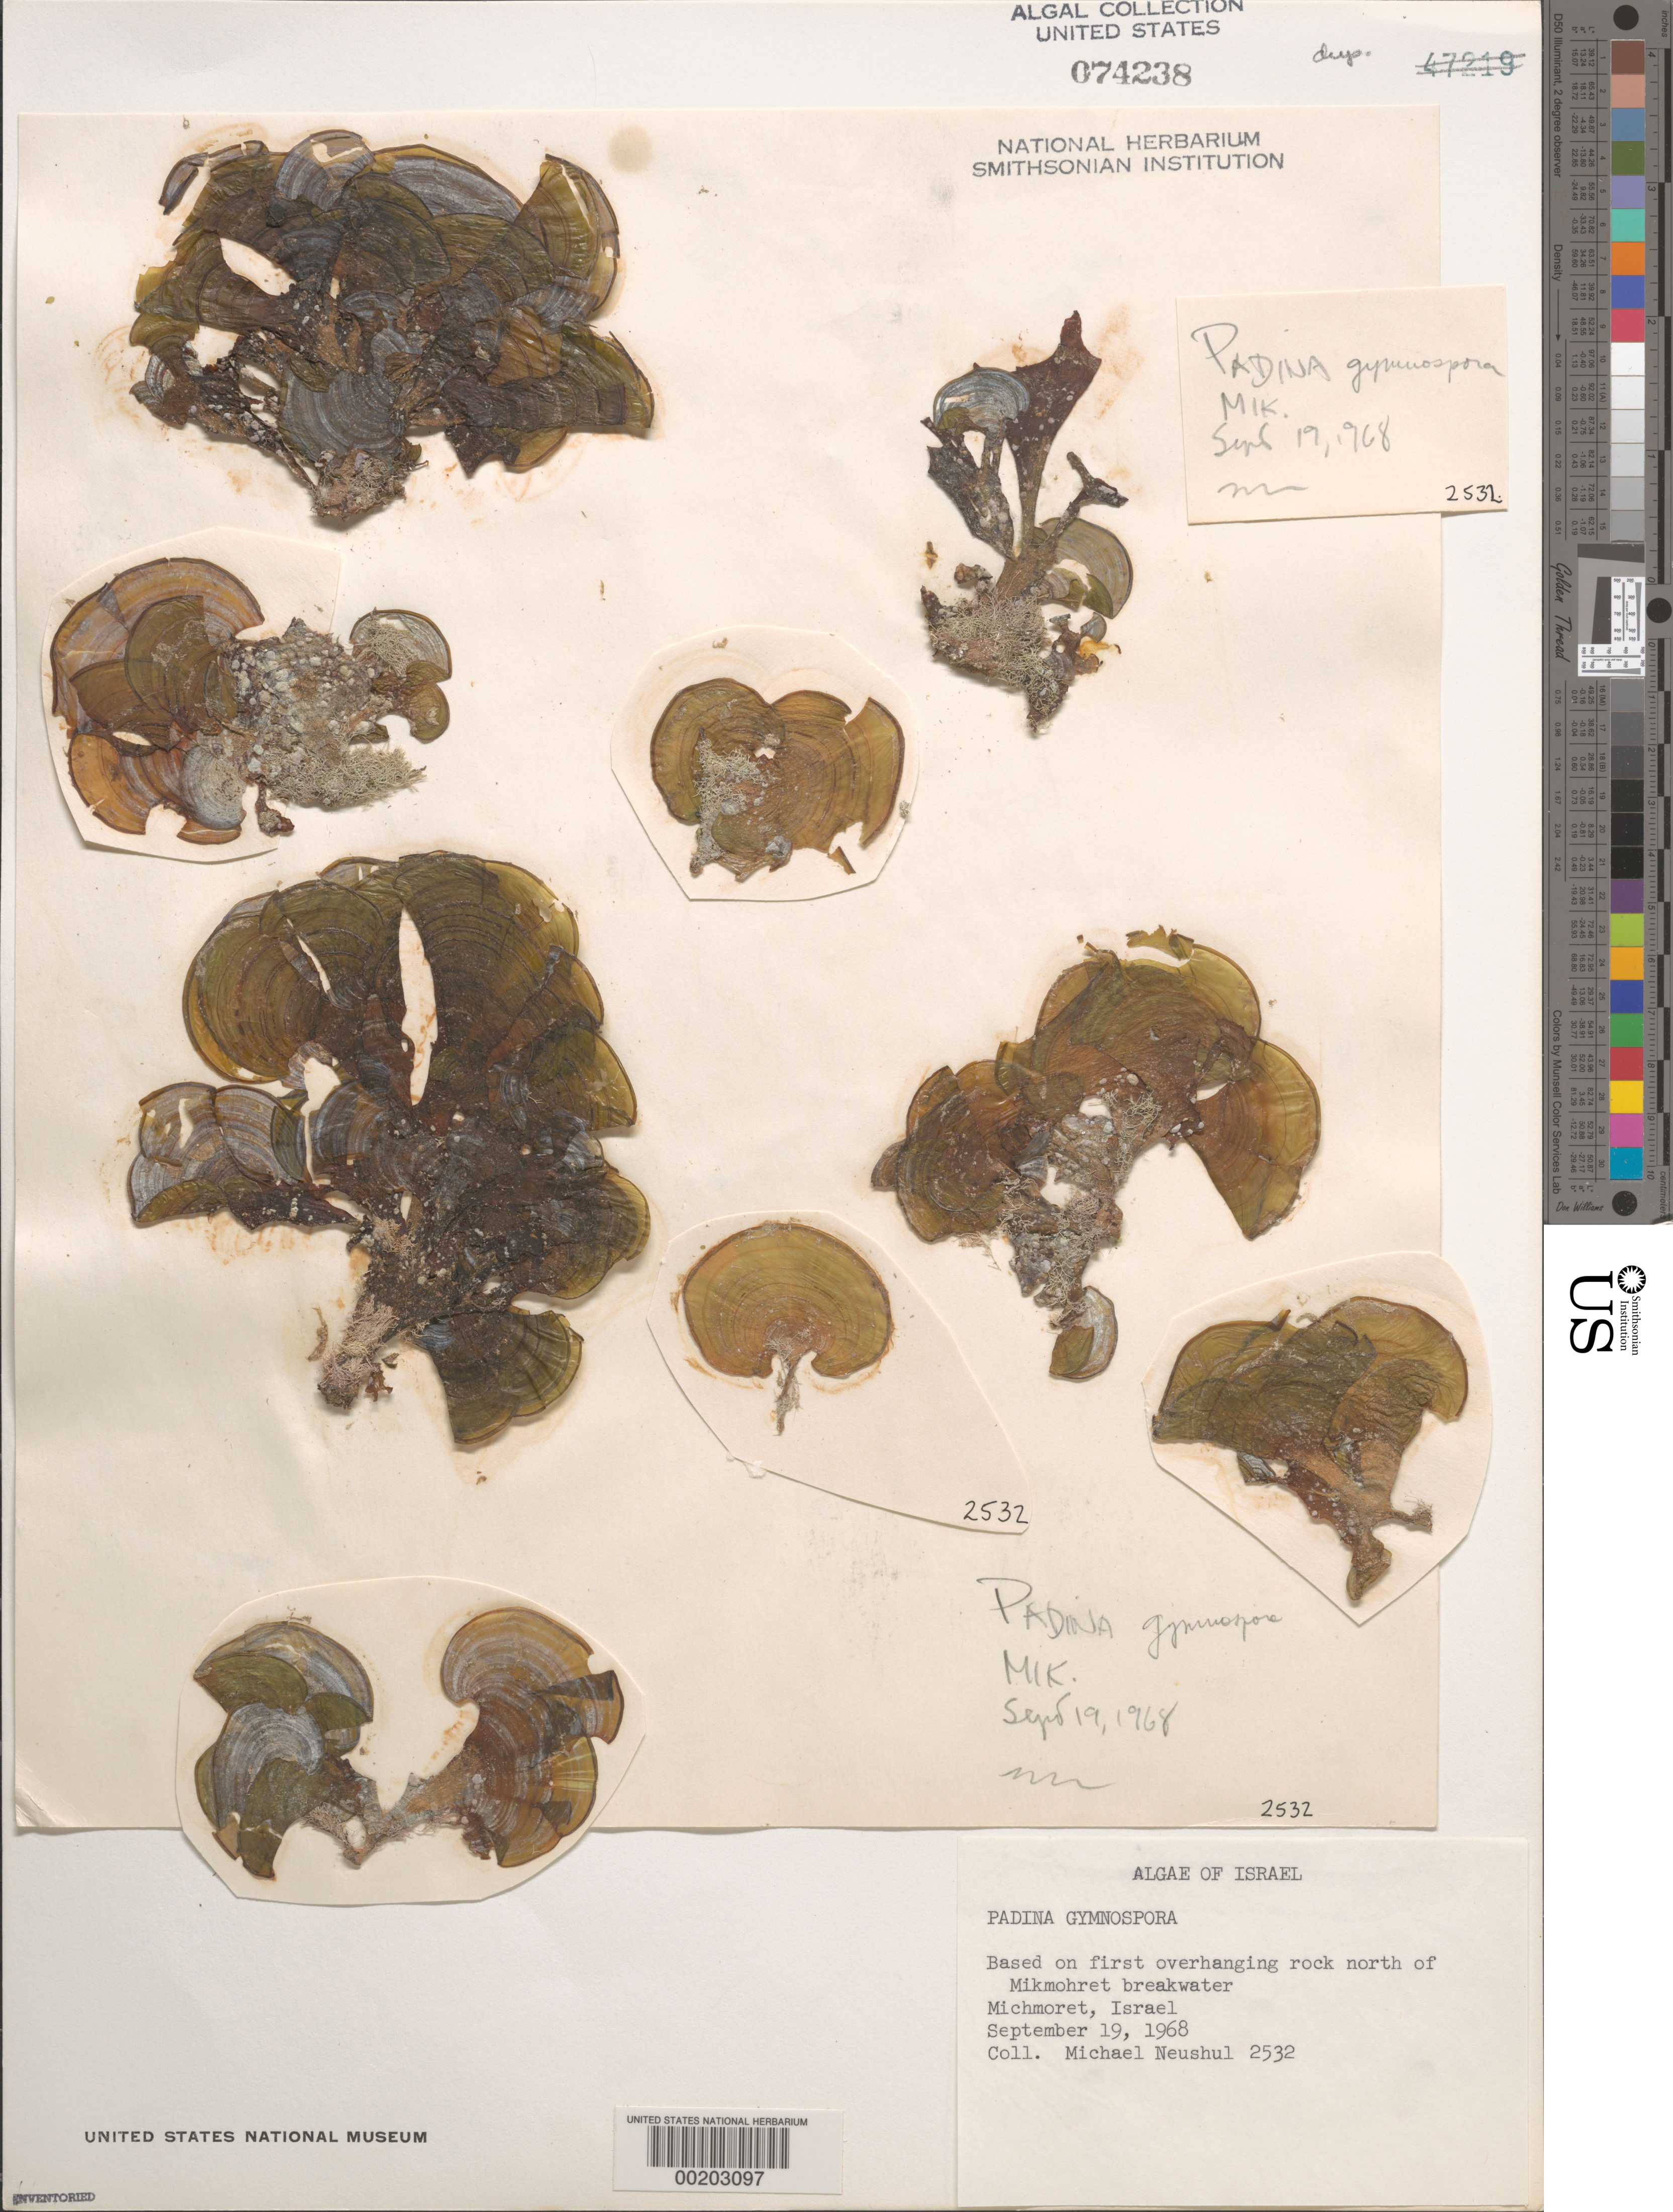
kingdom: Chromista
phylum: Ochrophyta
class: Phaeophyceae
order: Dictyotales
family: Dictyotaceae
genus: Padina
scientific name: Padina gymnospora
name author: (Kütz.) O.G. Sond.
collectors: M. Neushul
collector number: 2532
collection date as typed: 19 Sep 1968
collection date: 1968-09-19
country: Israel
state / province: Central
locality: Mikhmoret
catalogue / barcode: US 74238